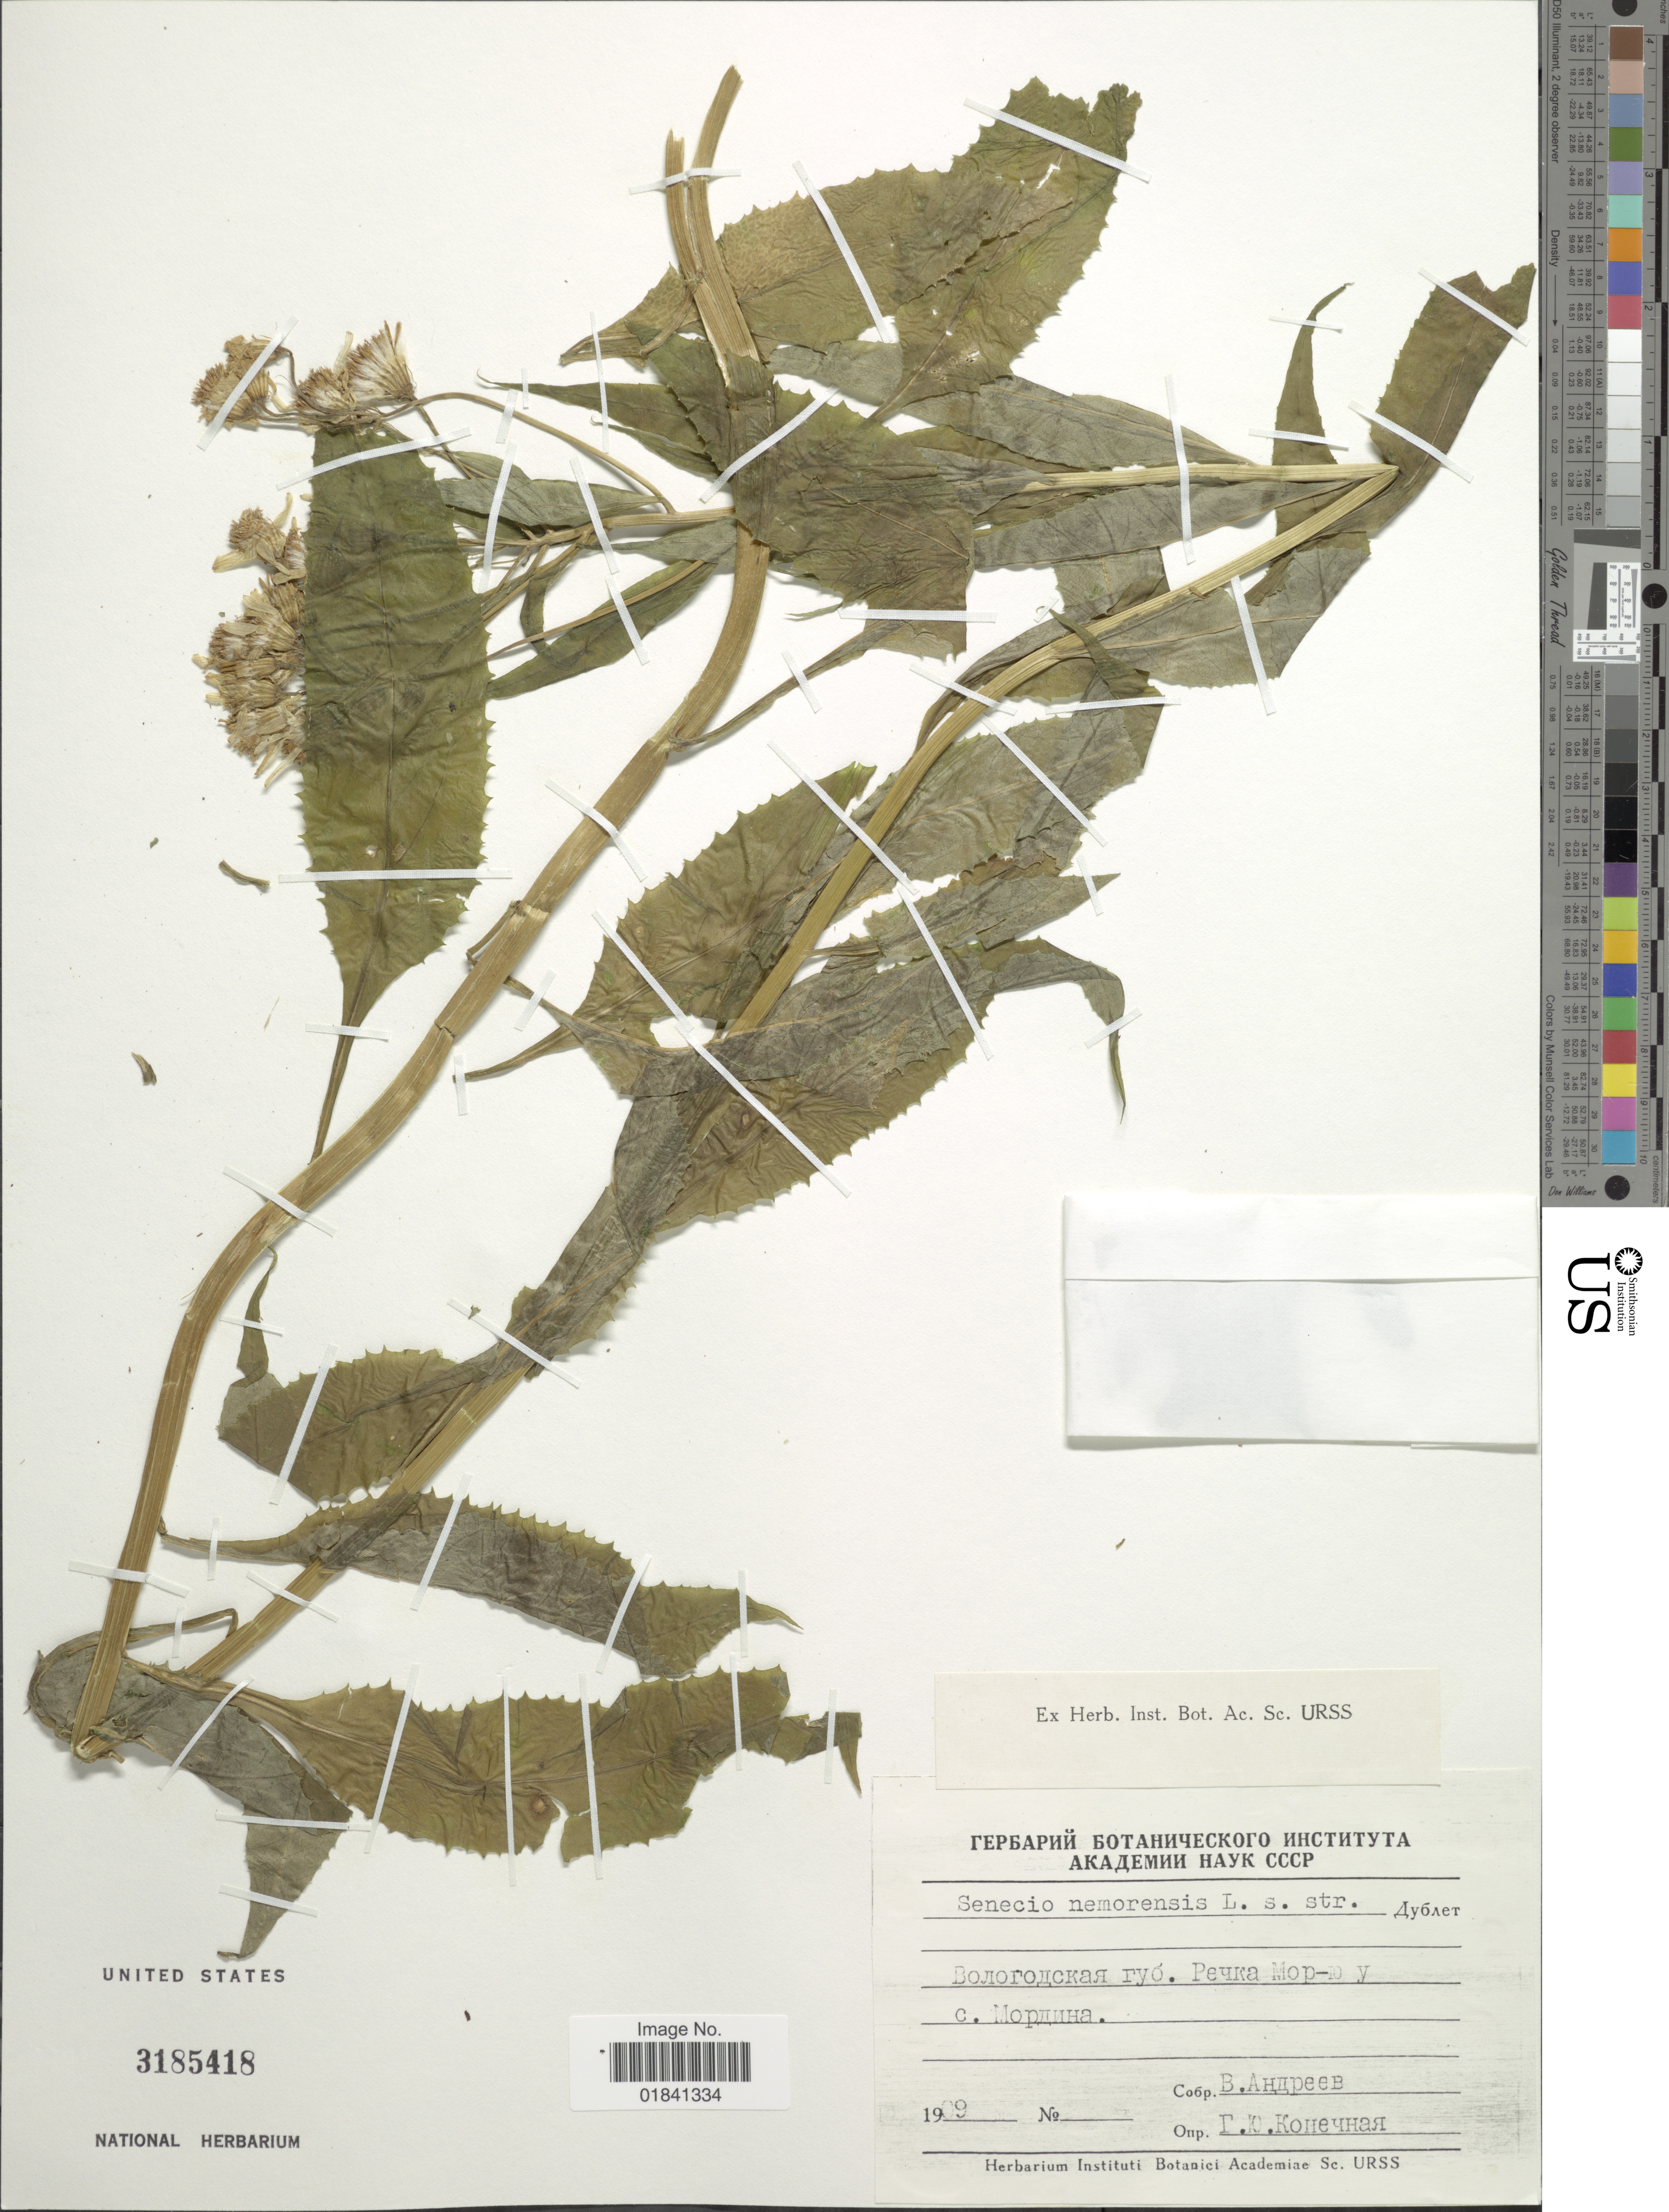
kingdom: Plantae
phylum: Tracheophyta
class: Magnoliopsida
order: Asterales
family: Asteraceae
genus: Senecio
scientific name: Senecio nemorensis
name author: L.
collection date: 1909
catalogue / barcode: US 3185418